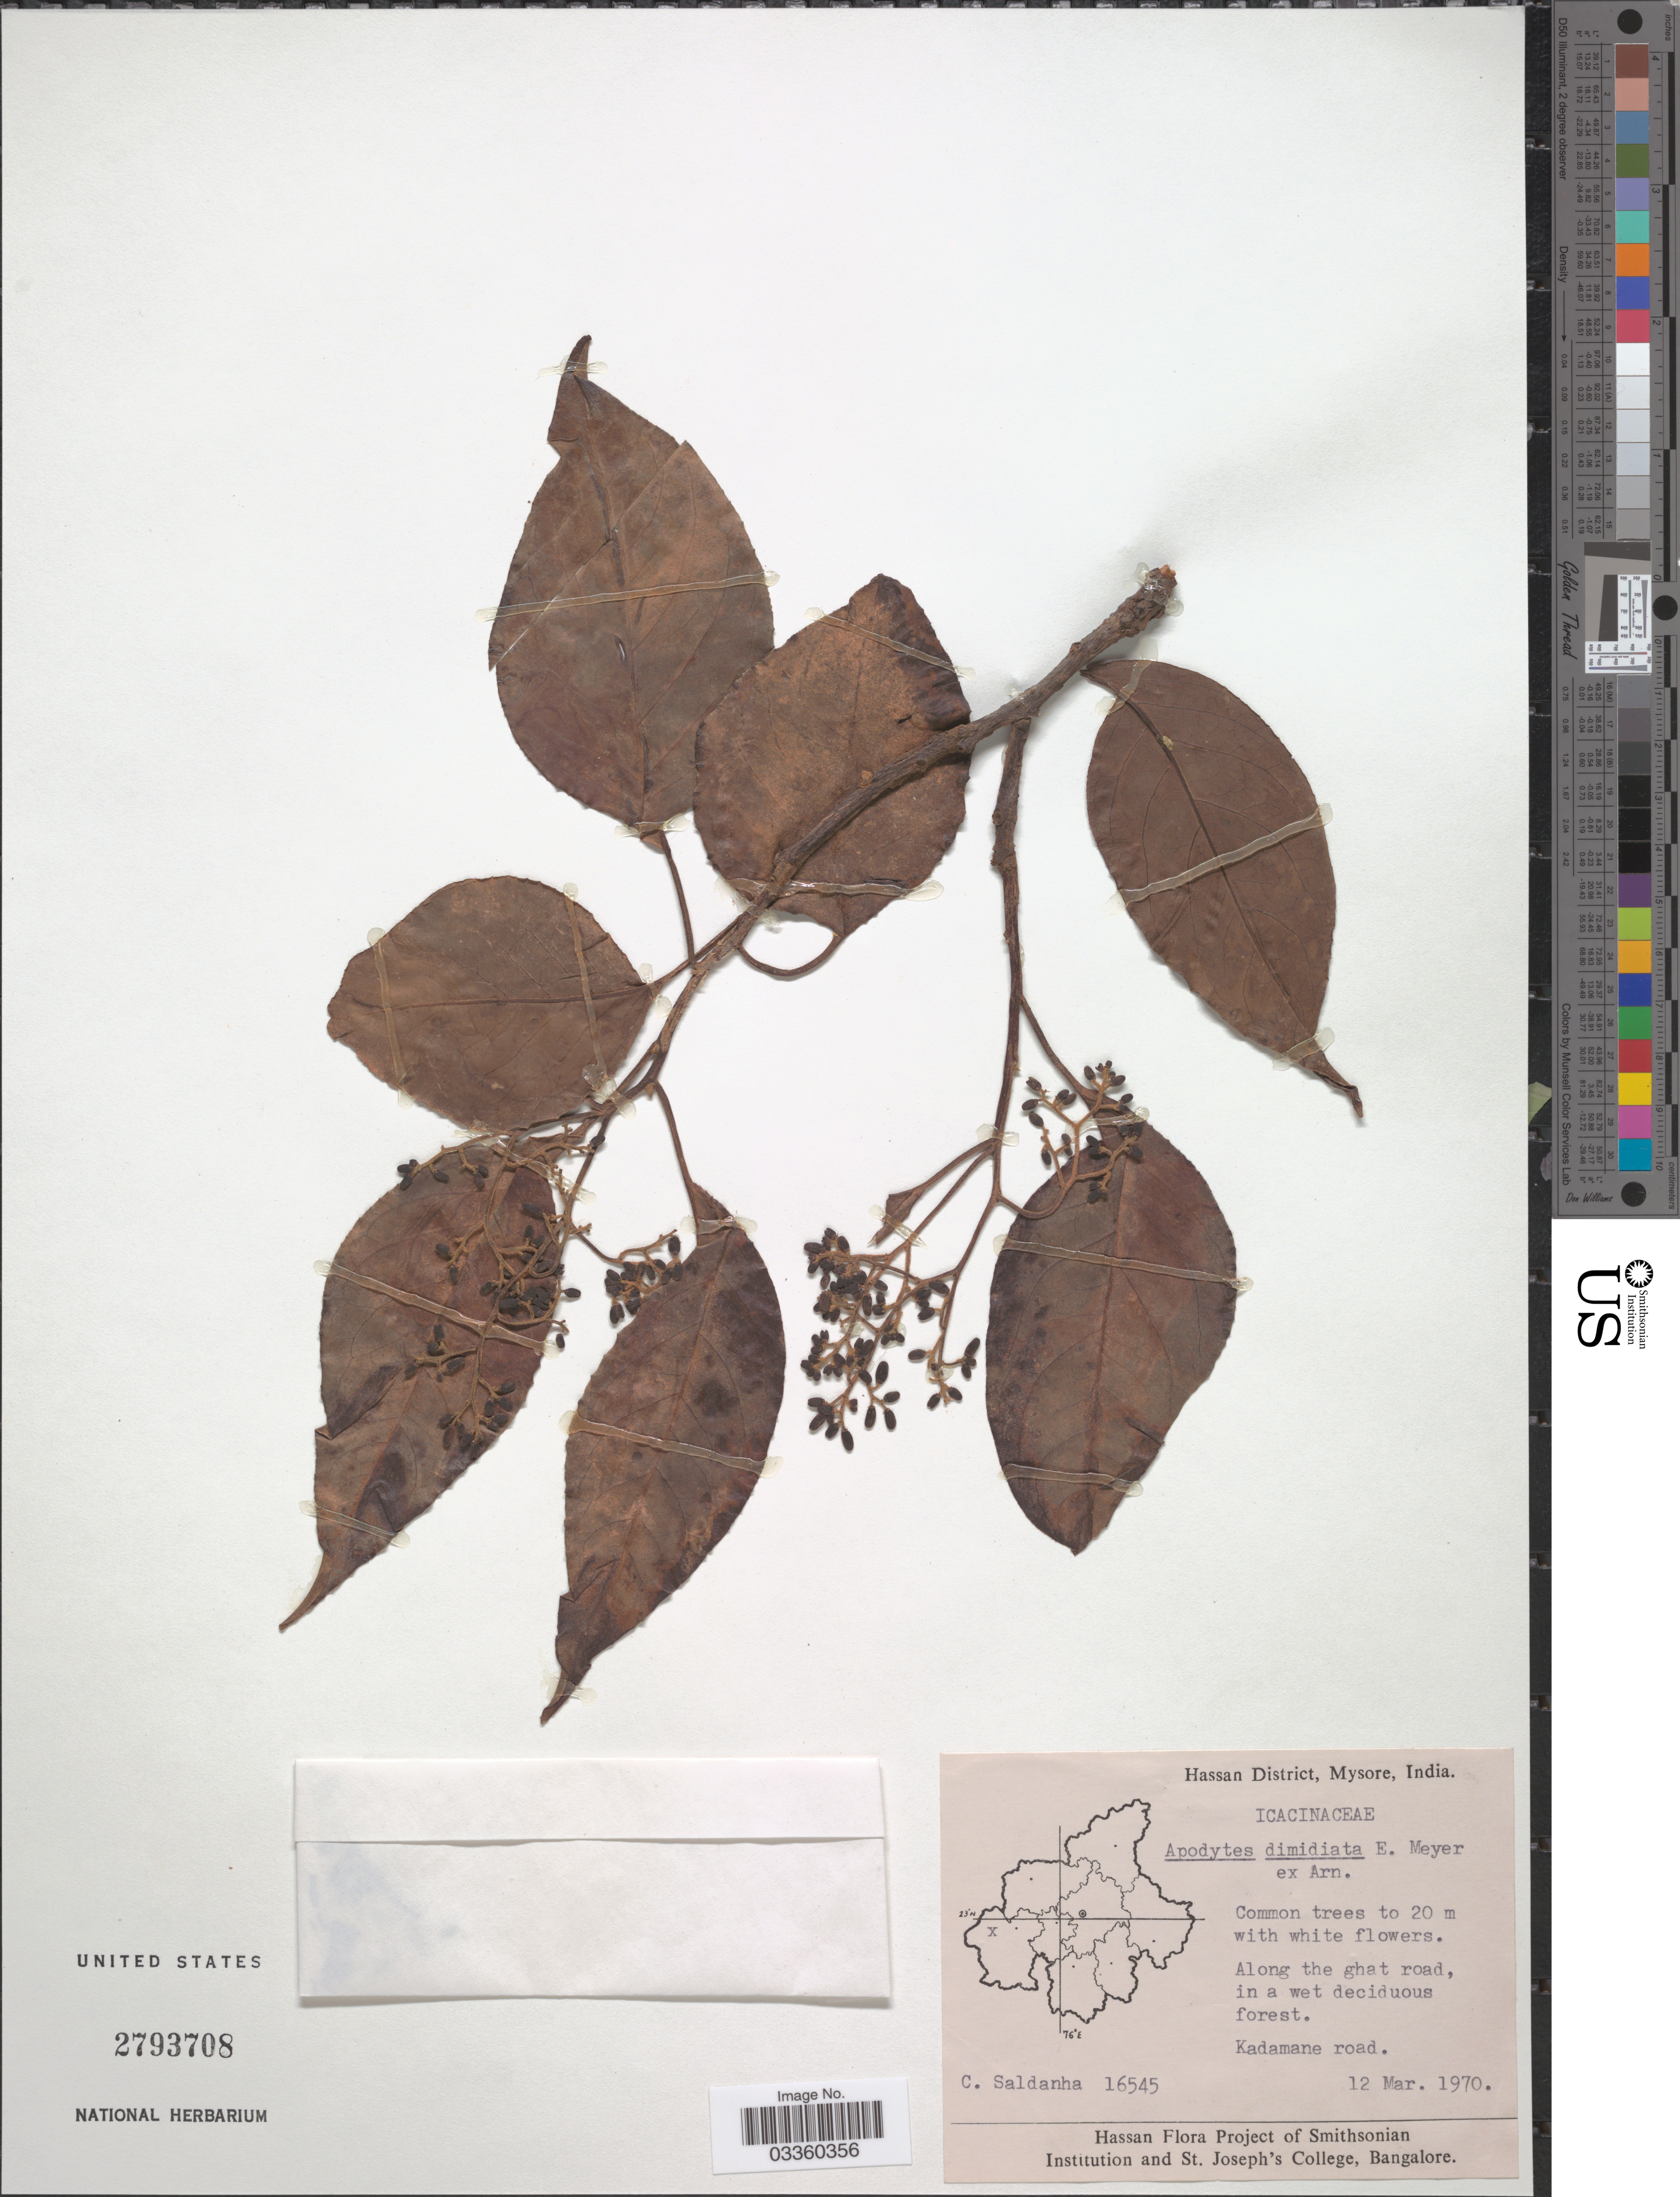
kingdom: Plantae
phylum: Tracheophyta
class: Magnoliopsida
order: Metteniusales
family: Metteniusaceae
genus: Apodytes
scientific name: Apodytes dimidiata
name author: E. Mey. ex Arn.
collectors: C. Saldanha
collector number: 16545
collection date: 1970-03-12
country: India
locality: Hassan District. Mysore. Kadamane road.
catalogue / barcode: US 2793708